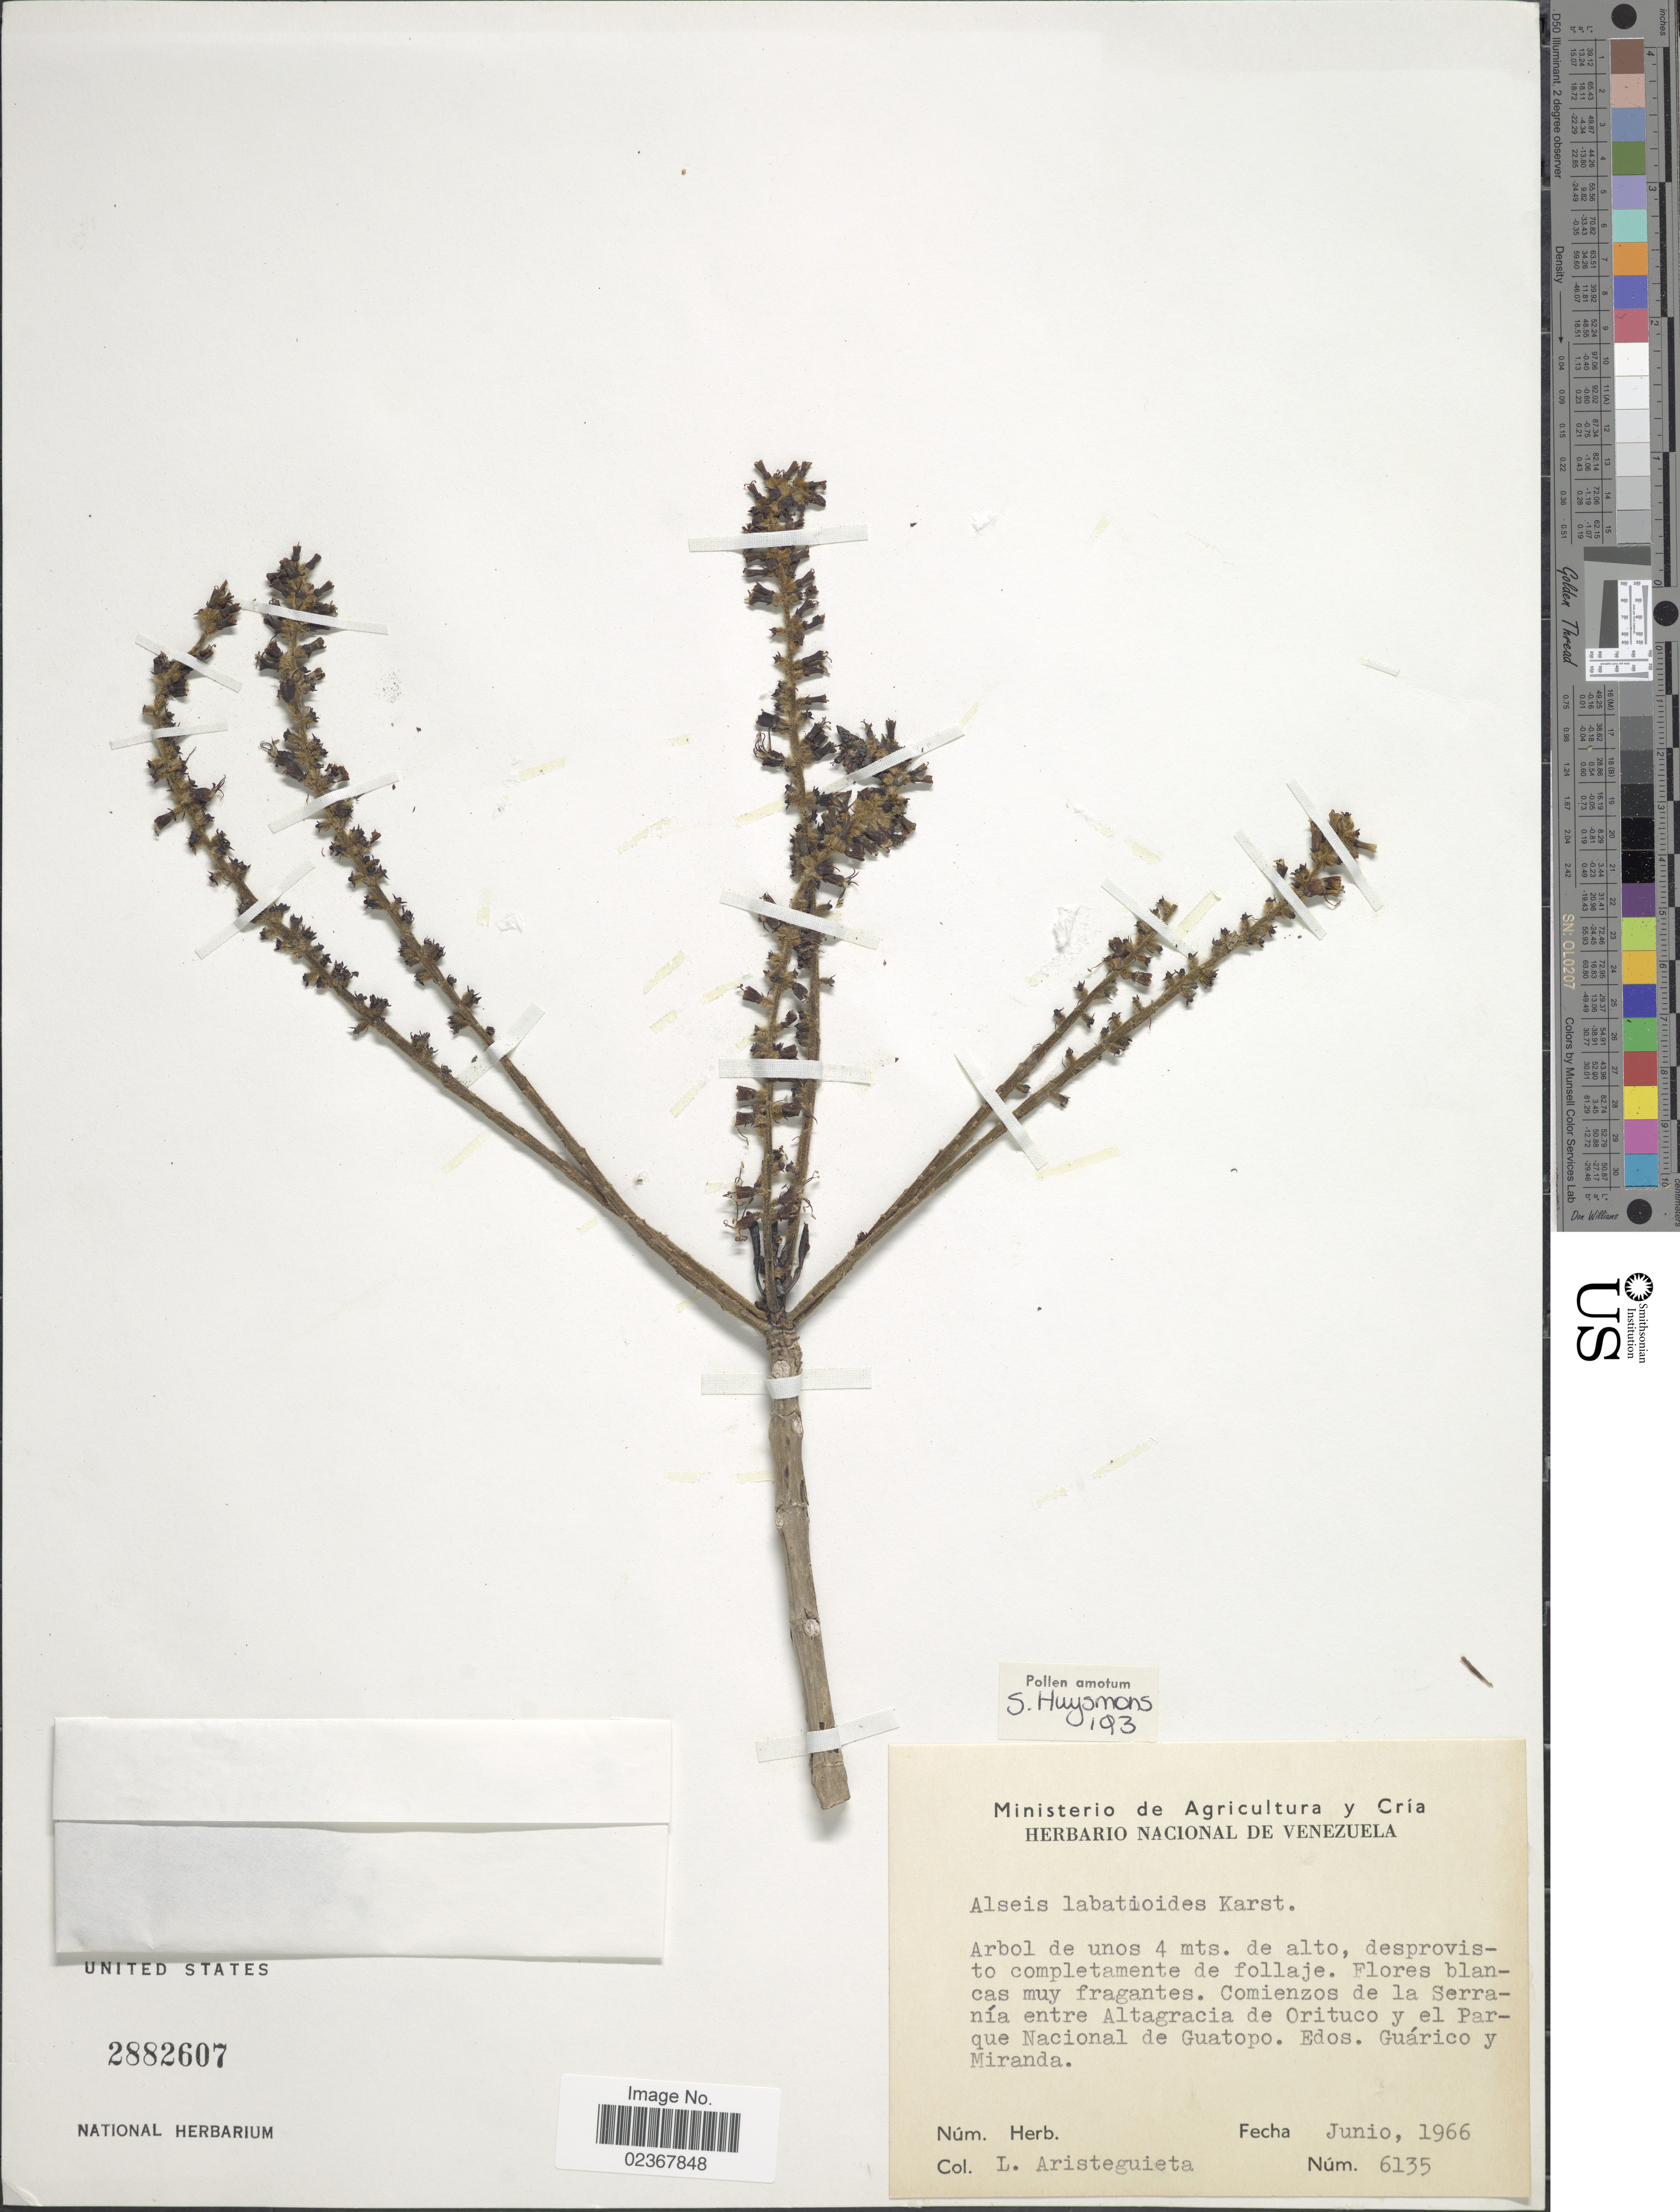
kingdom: Plantae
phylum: Tracheophyta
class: Magnoliopsida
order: Gentianales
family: Rubiaceae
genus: Alseis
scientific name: Alseis labatioides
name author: H. Karst. ex K. Schum.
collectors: L. Aristeguieta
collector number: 6135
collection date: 1966-06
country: Venezuela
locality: Comiezos de la Serrania entre Altagracia de Orituco y el Parque Nacional de Guatopo. Edos. Guarico y Miranda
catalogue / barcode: US 2882607